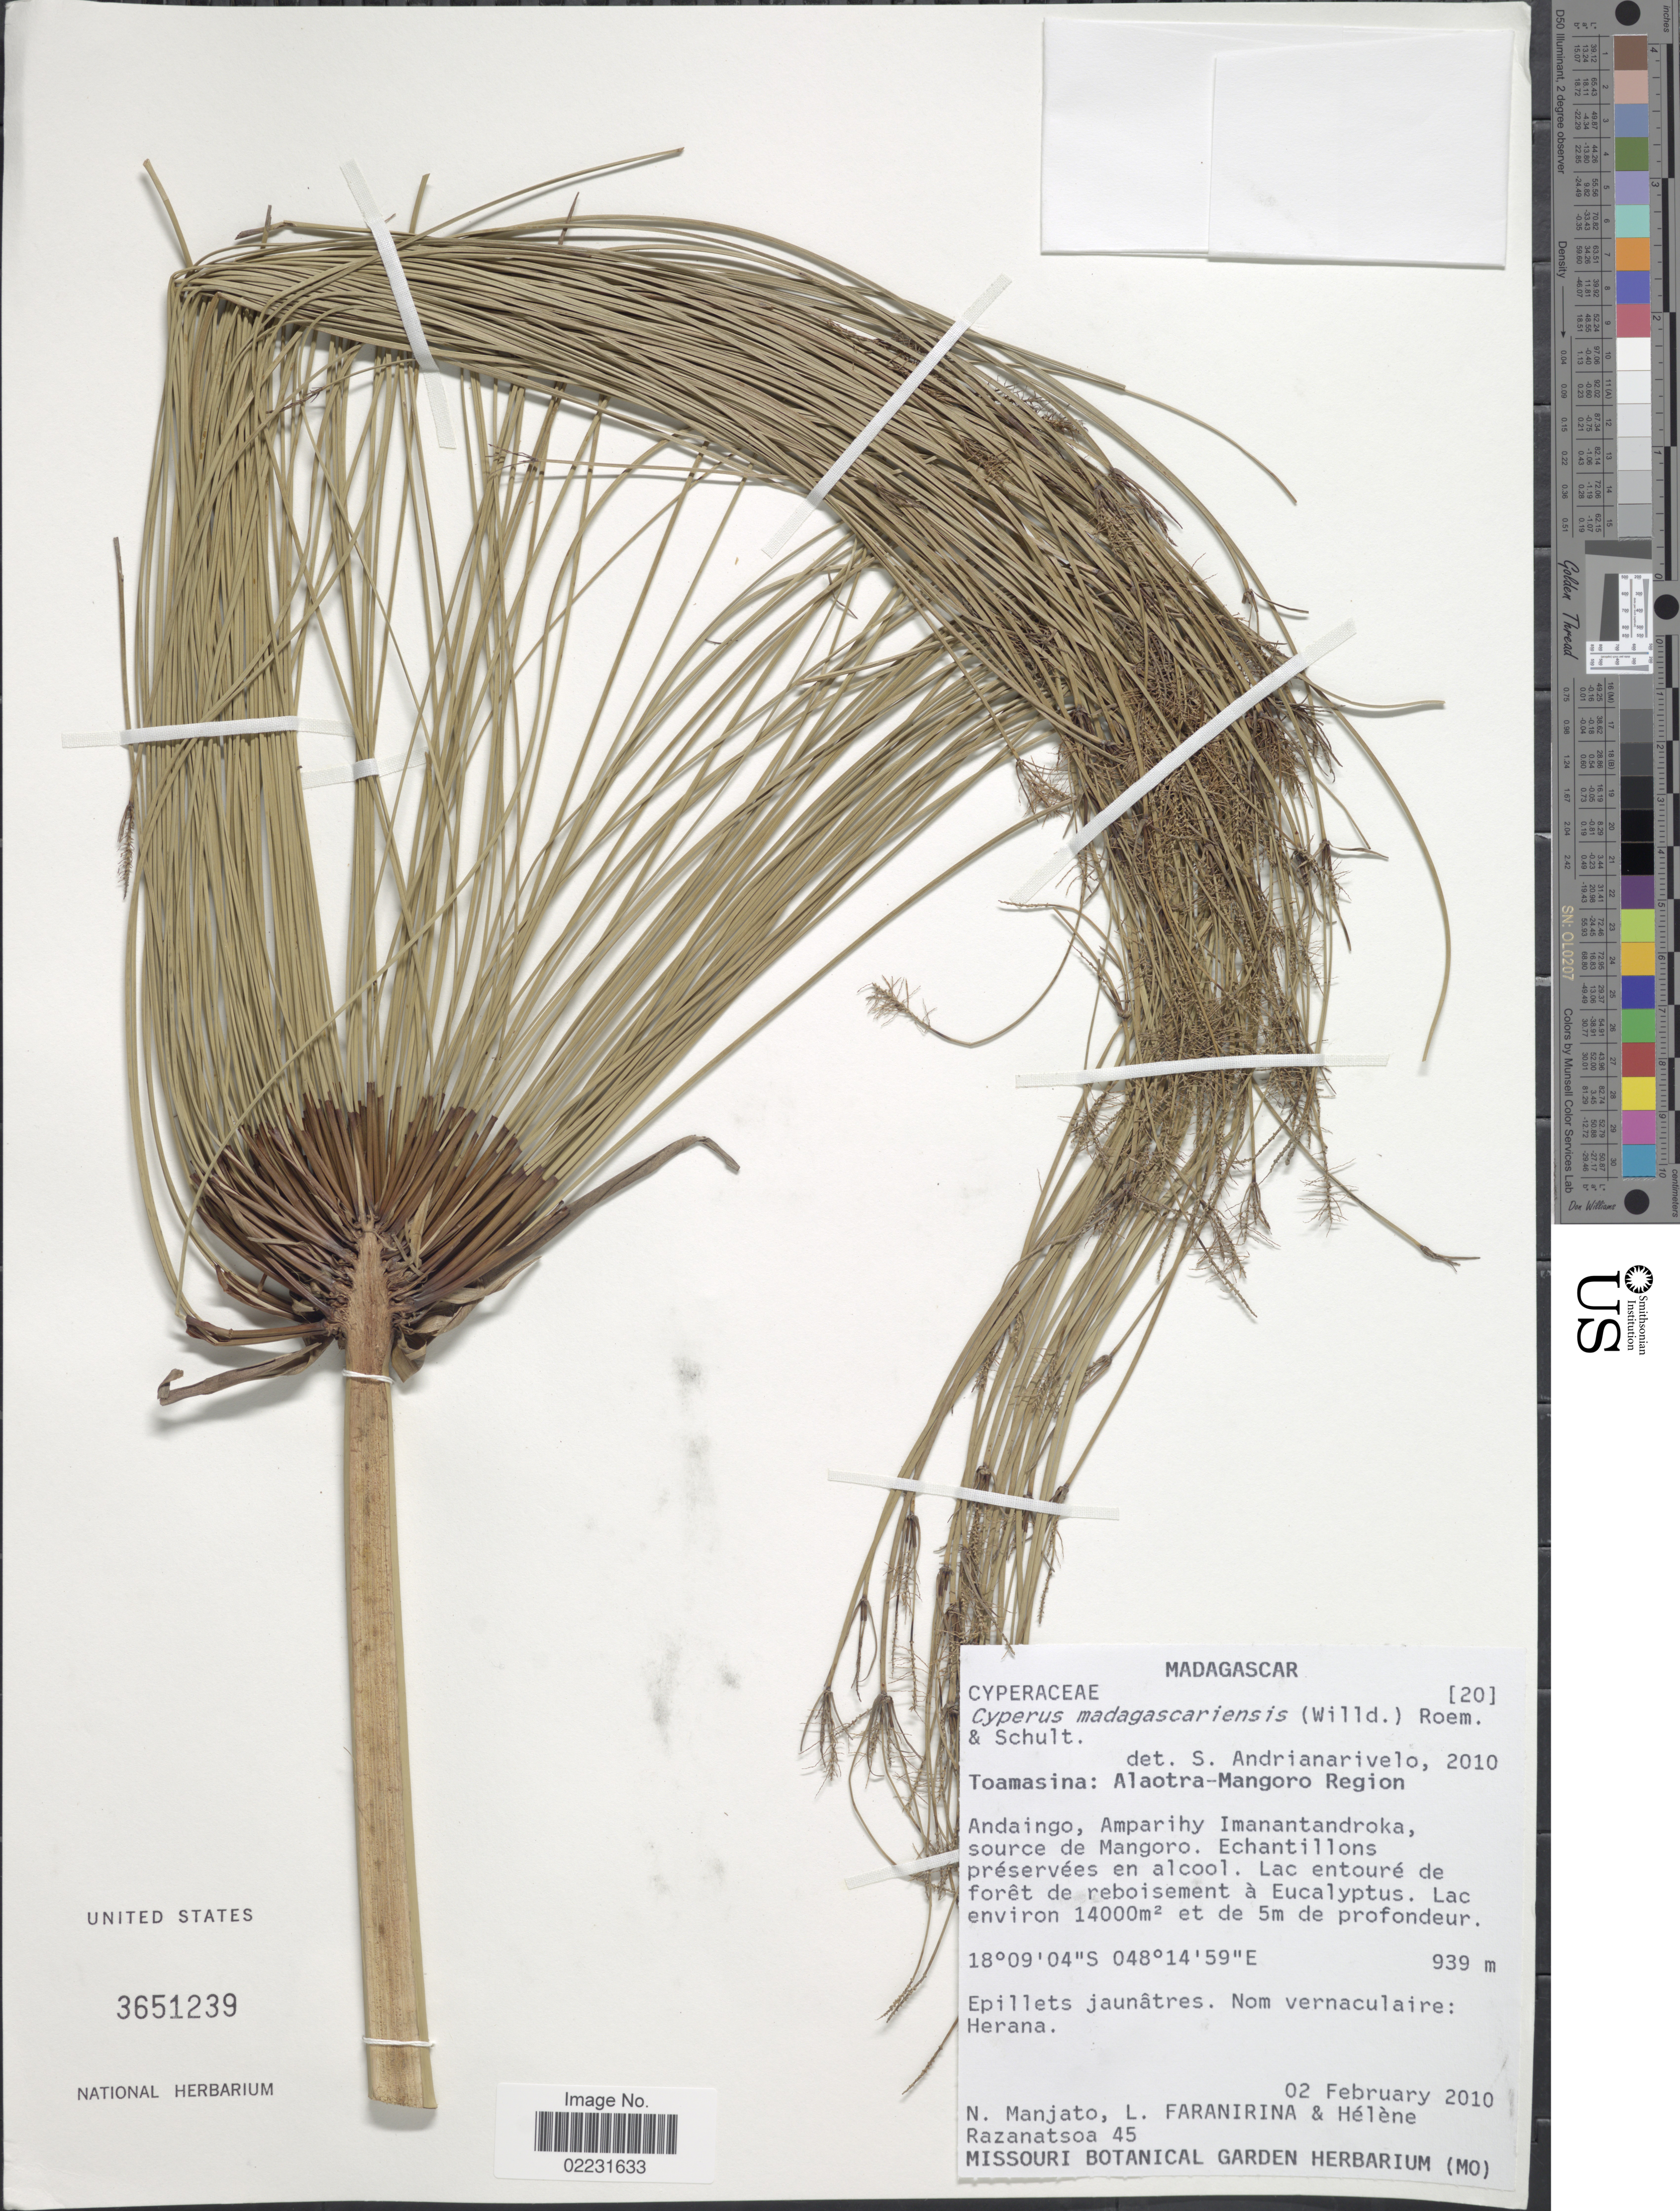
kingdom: Plantae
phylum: Tracheophyta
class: Liliopsida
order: Poales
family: Cyperaceae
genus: Cyperus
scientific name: Cyperus papyrus subsp. madagascariensis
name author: (Willd.) Kük.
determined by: Strong, Mark T., (BOT), Smithsonian Institution - National Museum of Natural History (UNITED STATES)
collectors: N. Manjato, L. Faranirina & H. Razanatsoa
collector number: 45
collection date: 2010-02-02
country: Madagascar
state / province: Alaotra Mangoro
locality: Alaotra-Mangoro Region, Andaingo, Amparihy Imanantandroka, source de Mangoro, Enchantillons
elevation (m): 939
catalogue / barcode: US 3651239